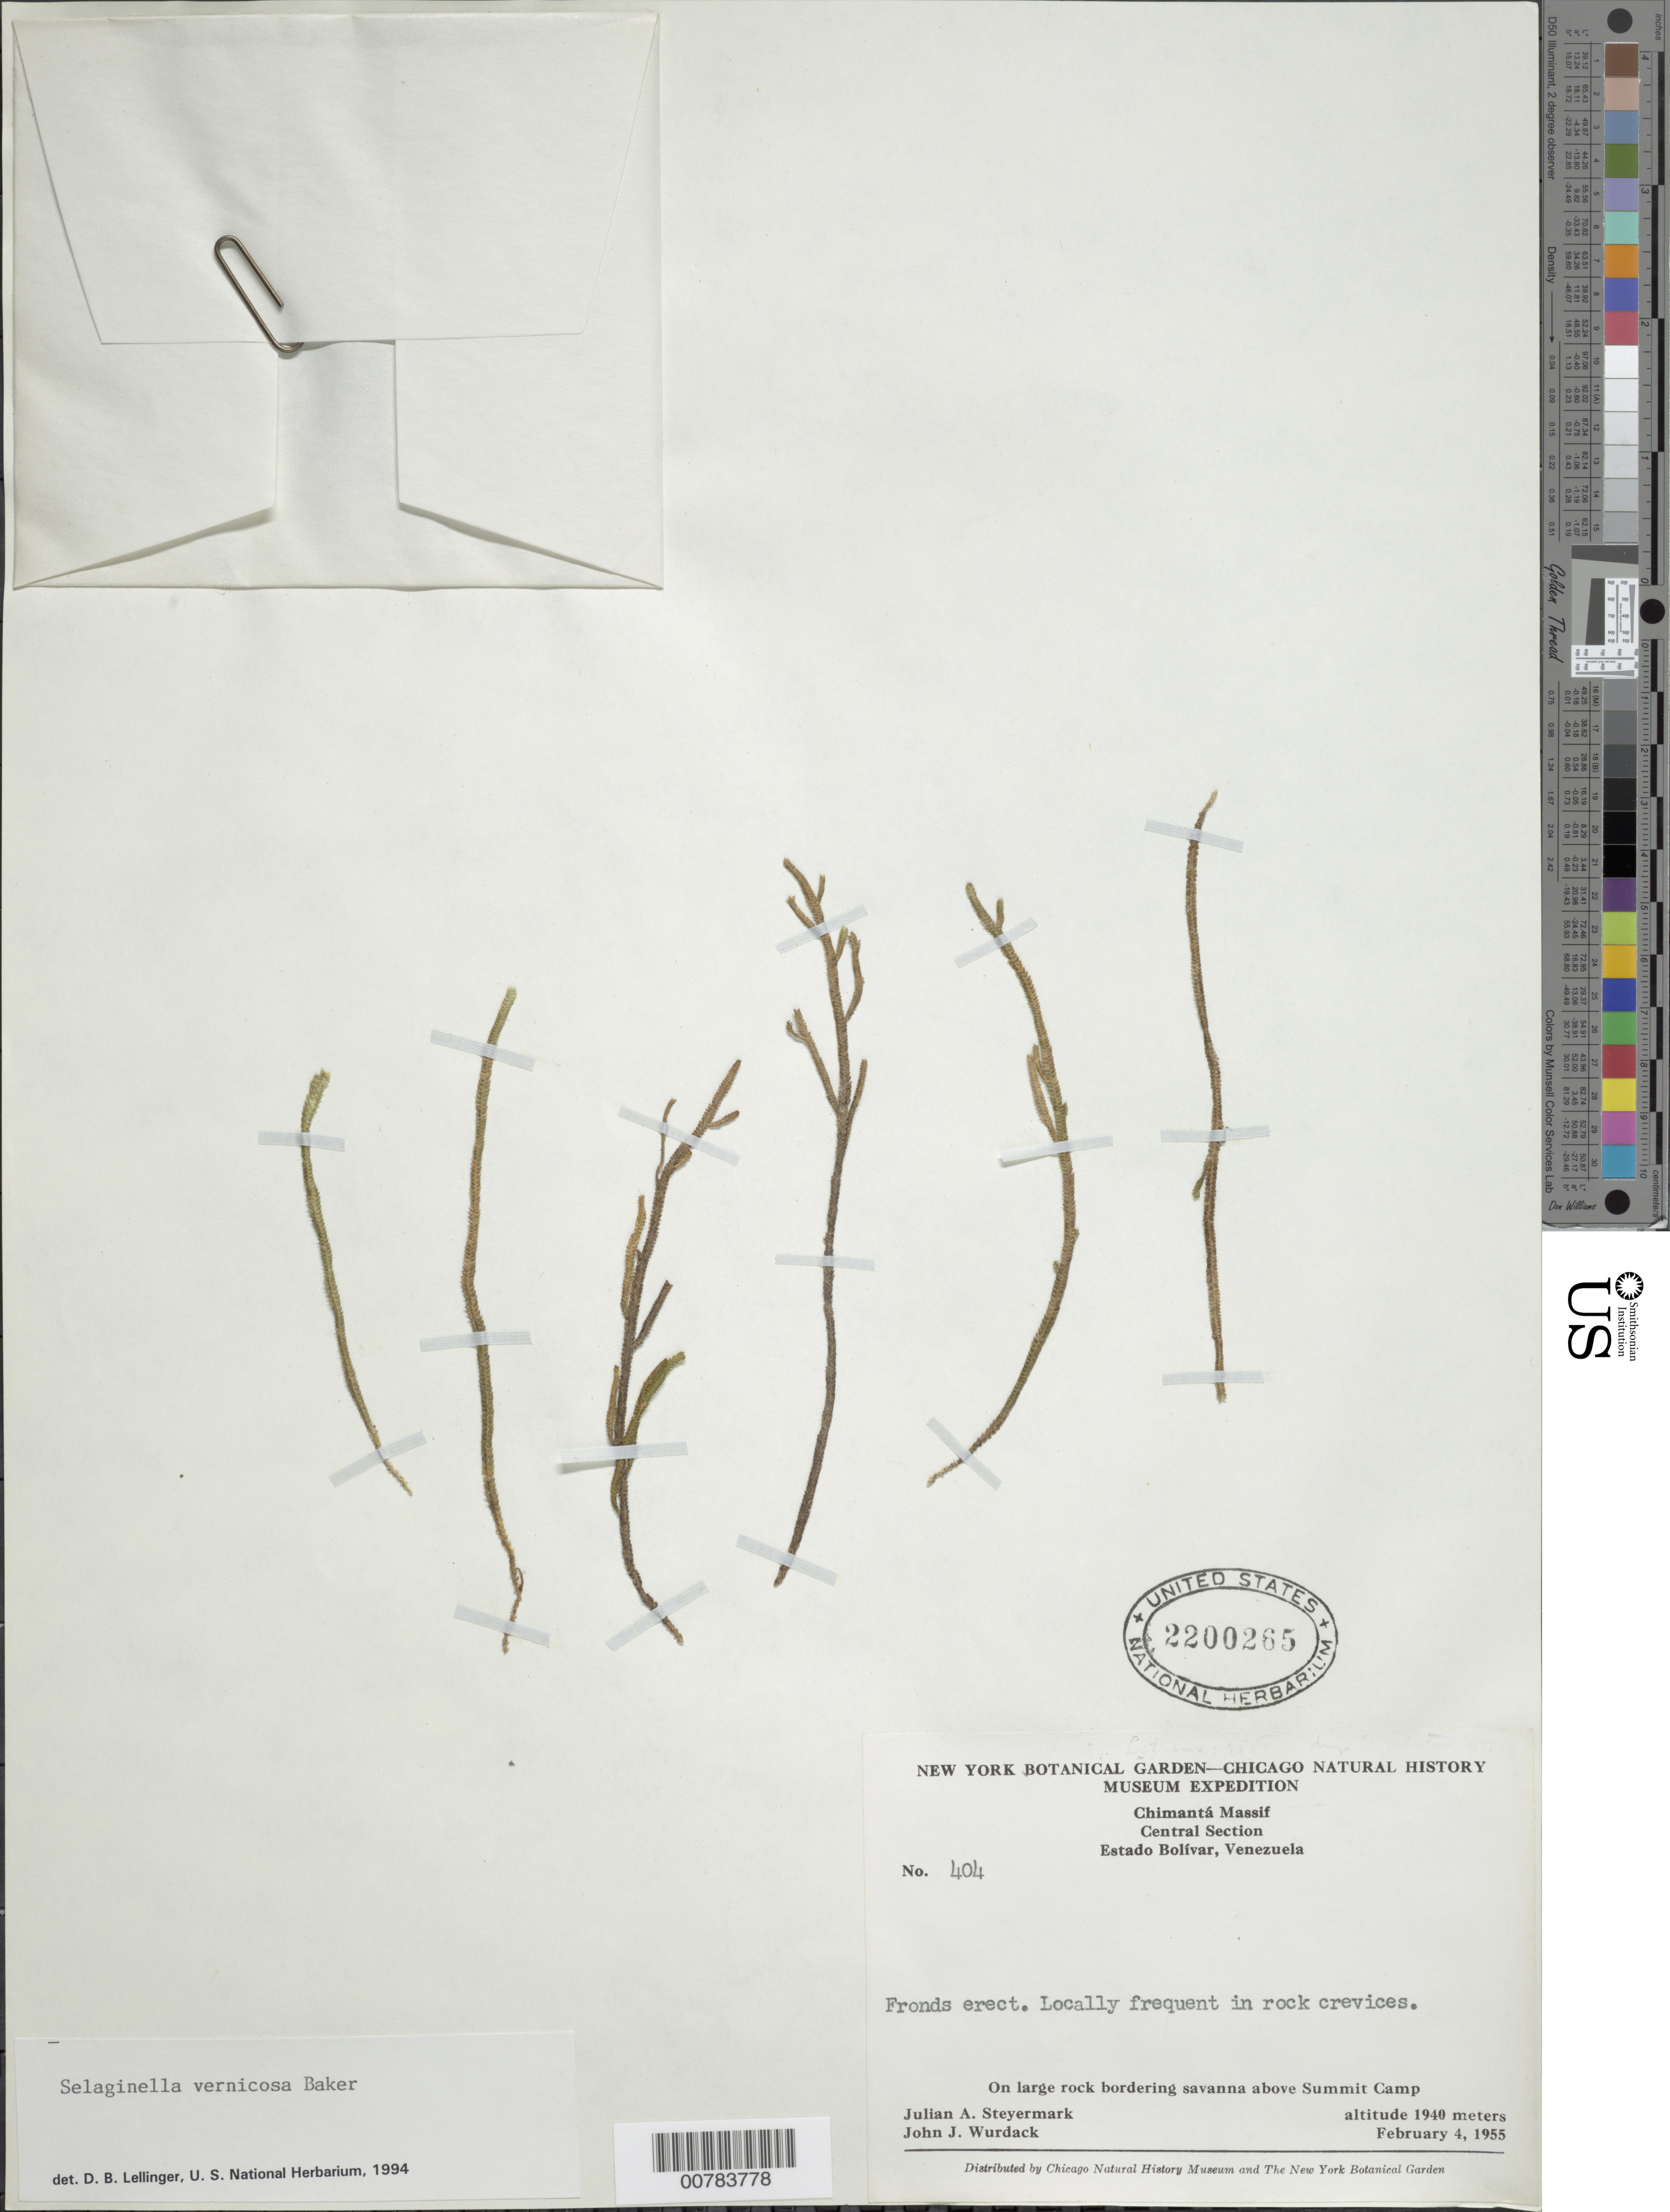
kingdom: Plantae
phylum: Tracheophyta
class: Lycopodiopsida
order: Selaginellales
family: Selaginellaceae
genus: Selaginella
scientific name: Selaginella vernicosa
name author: Baker in Thurn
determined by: Lellinger, David B., (BOT), Smithsonian Institution - National Museum of Natural History (UNITED STATES)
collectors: J. Steyermark & J. J. Wurdack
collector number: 55 404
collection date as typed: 4-Feb-55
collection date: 1955-02-04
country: Venezuela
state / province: Bolívar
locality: Chimantá Massif, Central Section, Summit Camp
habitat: On large rock bordering savanna, in rock crevices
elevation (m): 1940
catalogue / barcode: US 2200265